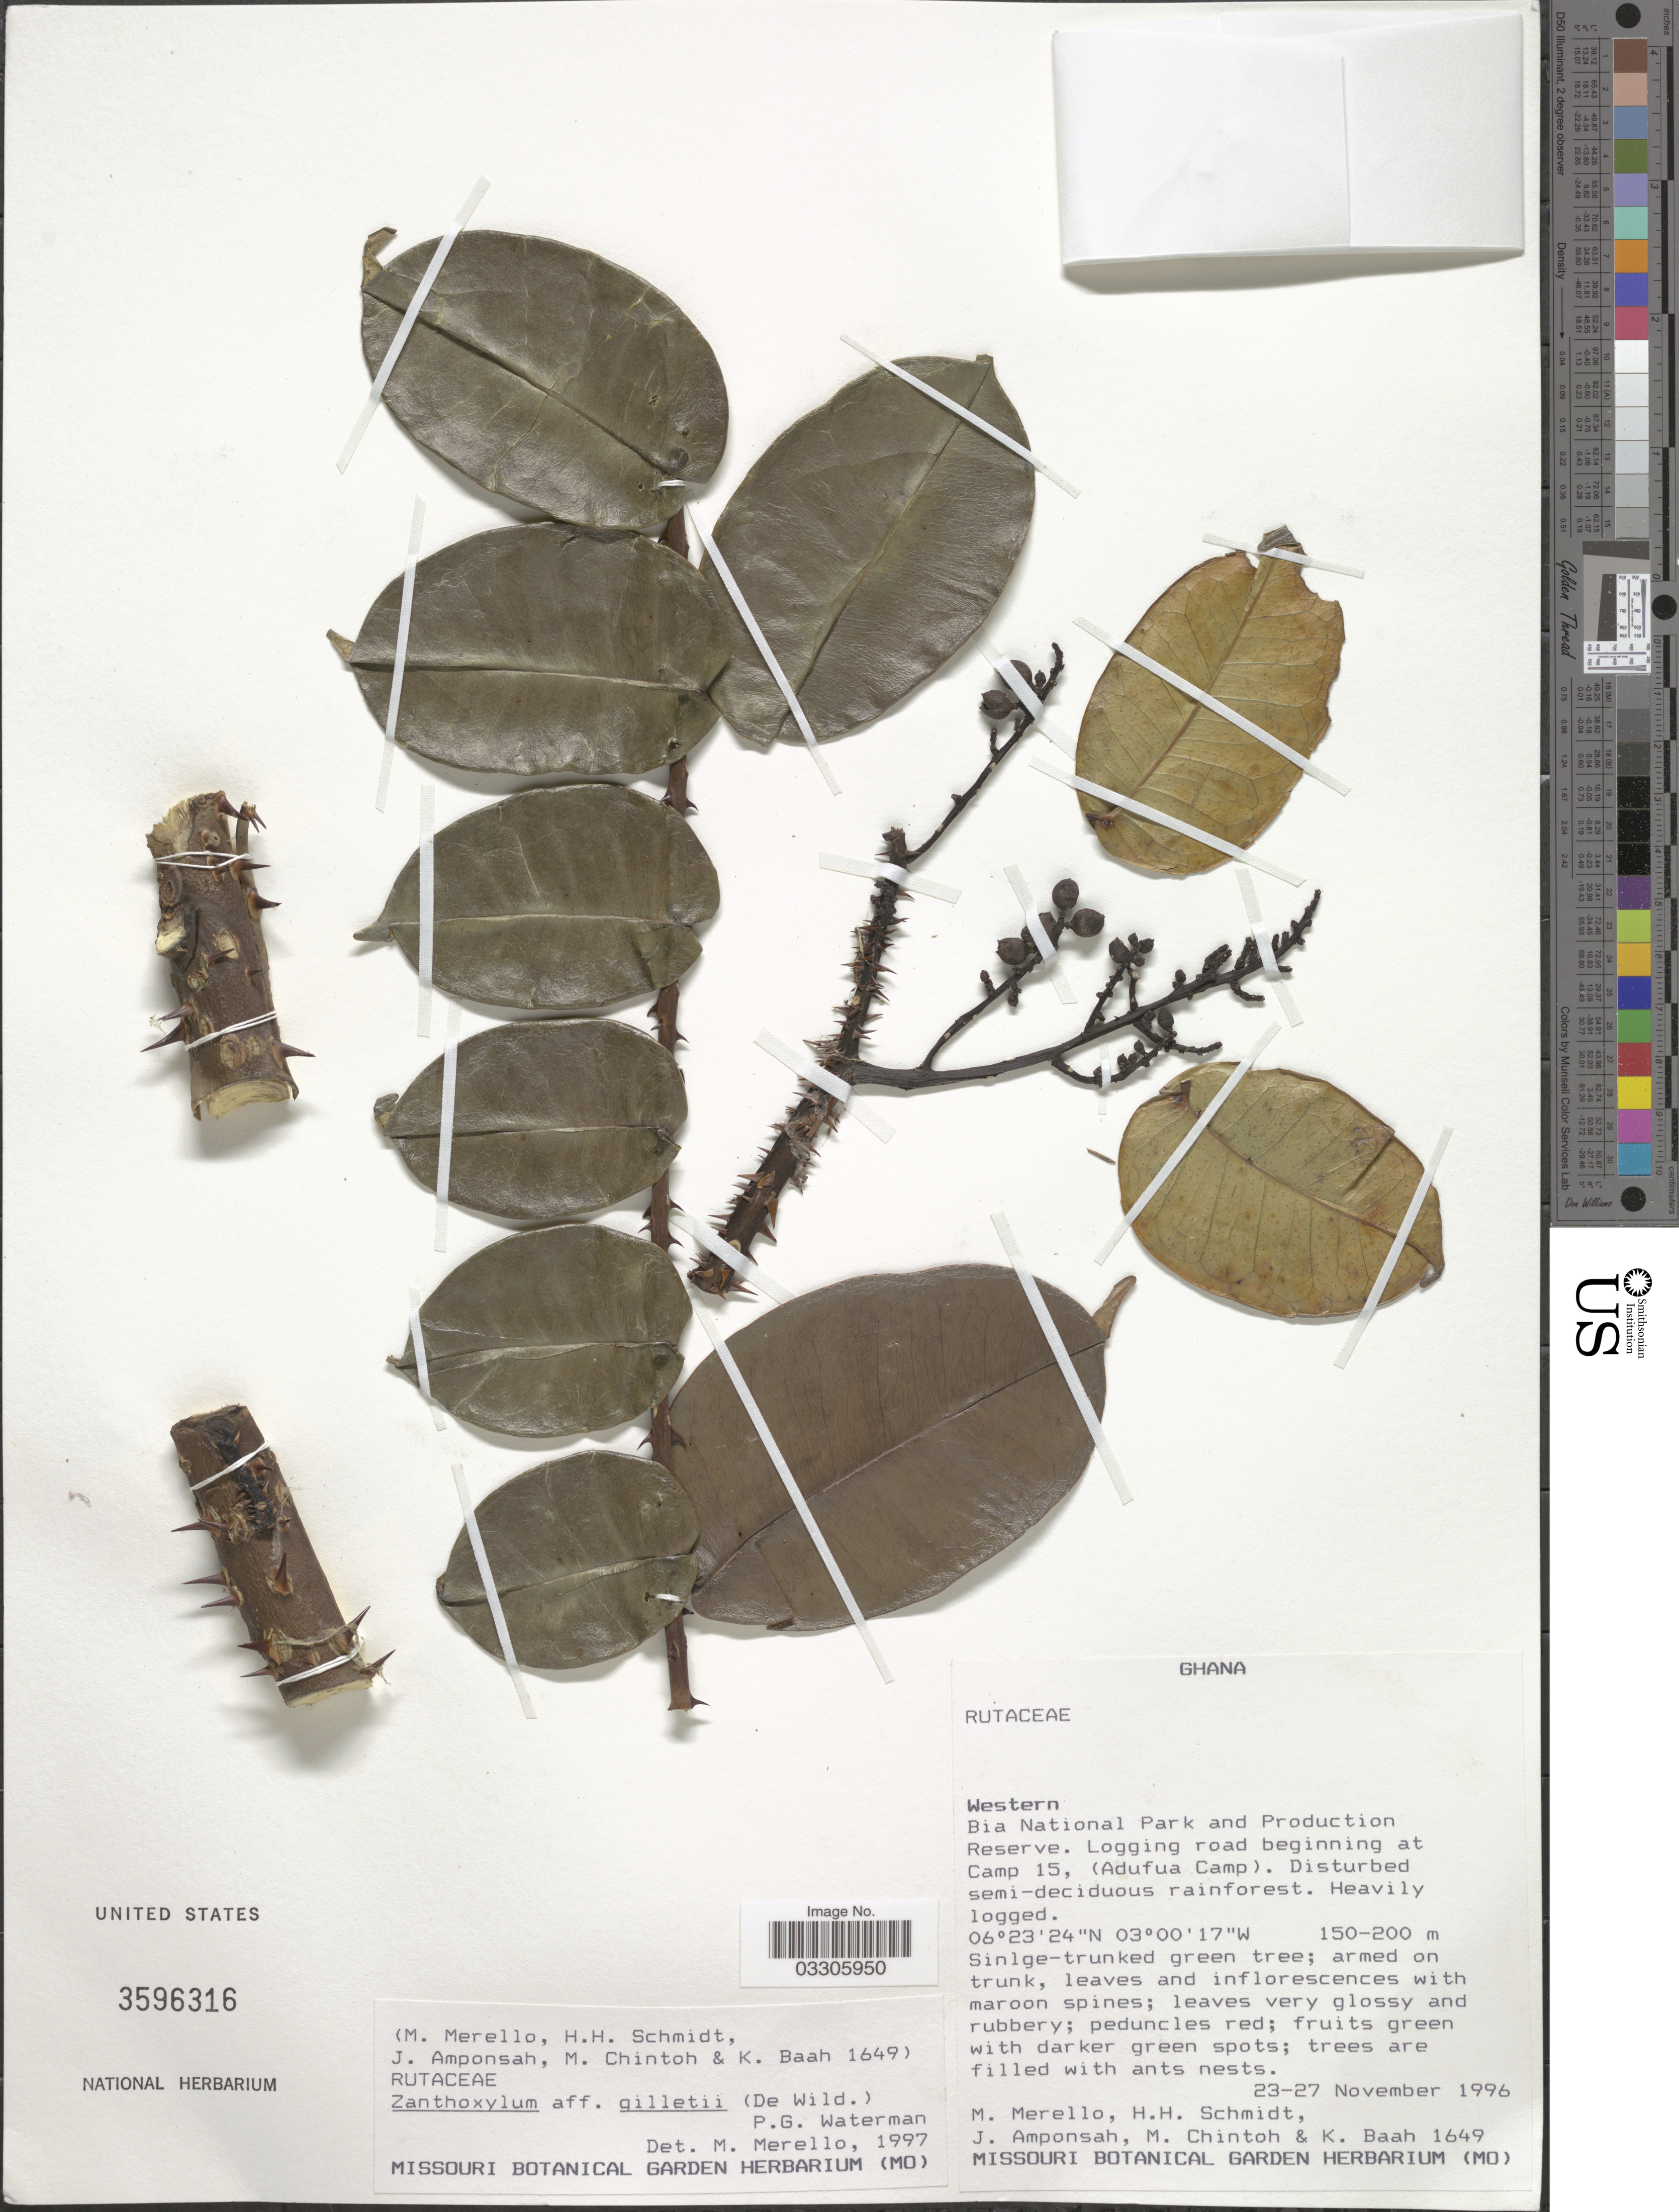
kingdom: Plantae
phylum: Tracheophyta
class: Magnoliopsida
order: Sapindales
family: Rutaceae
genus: Zanthoxylum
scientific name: Zanthoxylum gilletii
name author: (De Wild.) P.G. Waterman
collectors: M. Merello, H. H. Schmidt, J. Amponsah, M. Chintoh & K. Baah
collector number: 1649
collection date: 1996-11-23/1996-11-27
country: Ghana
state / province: Western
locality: Bia National Park and Production Reserve. Logging road beginning at Camp 15, (Adufua Camp).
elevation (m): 150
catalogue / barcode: US 3596316